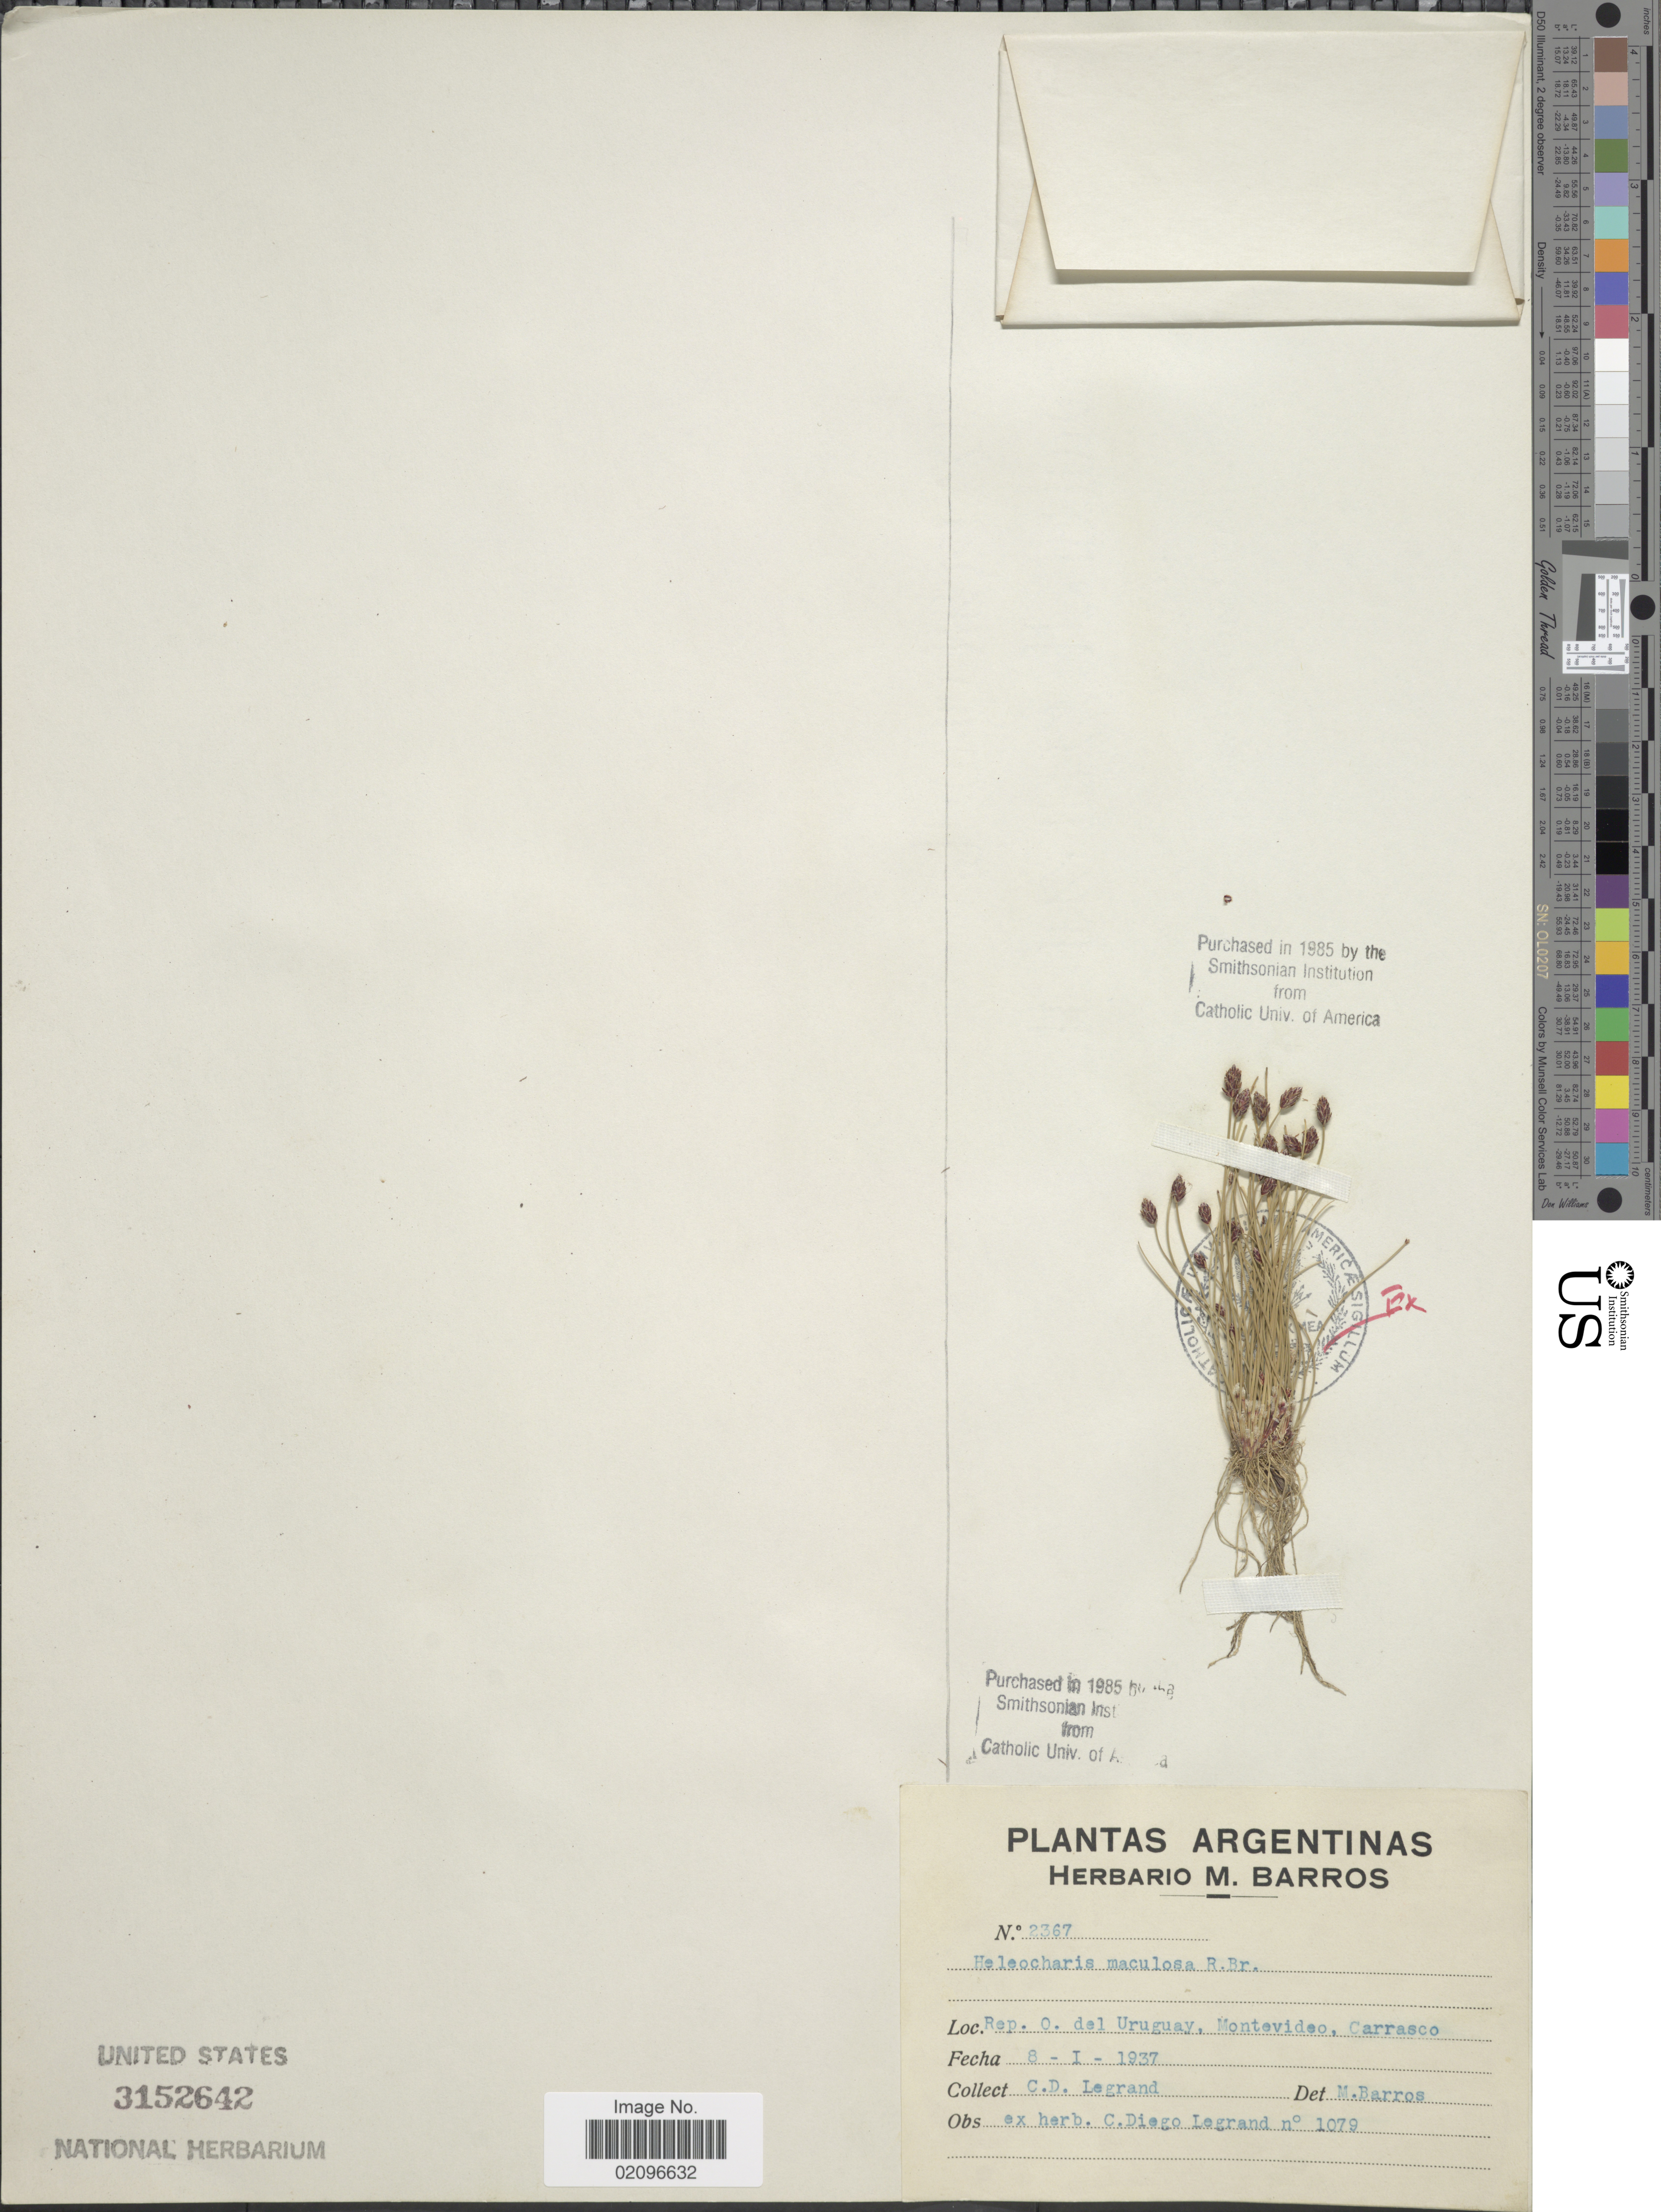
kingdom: Plantae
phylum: Tracheophyta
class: Liliopsida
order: Poales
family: Cyperaceae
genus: Eleocharis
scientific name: Eleocharis maculosa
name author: (Vahl) Roem. & Schult.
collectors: C. D. Legrand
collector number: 2367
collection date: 1937-01-08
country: Uruguay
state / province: Montevideo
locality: Rep. O. del Uruguay, Montevideo, Carrasco.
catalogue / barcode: US 3152642